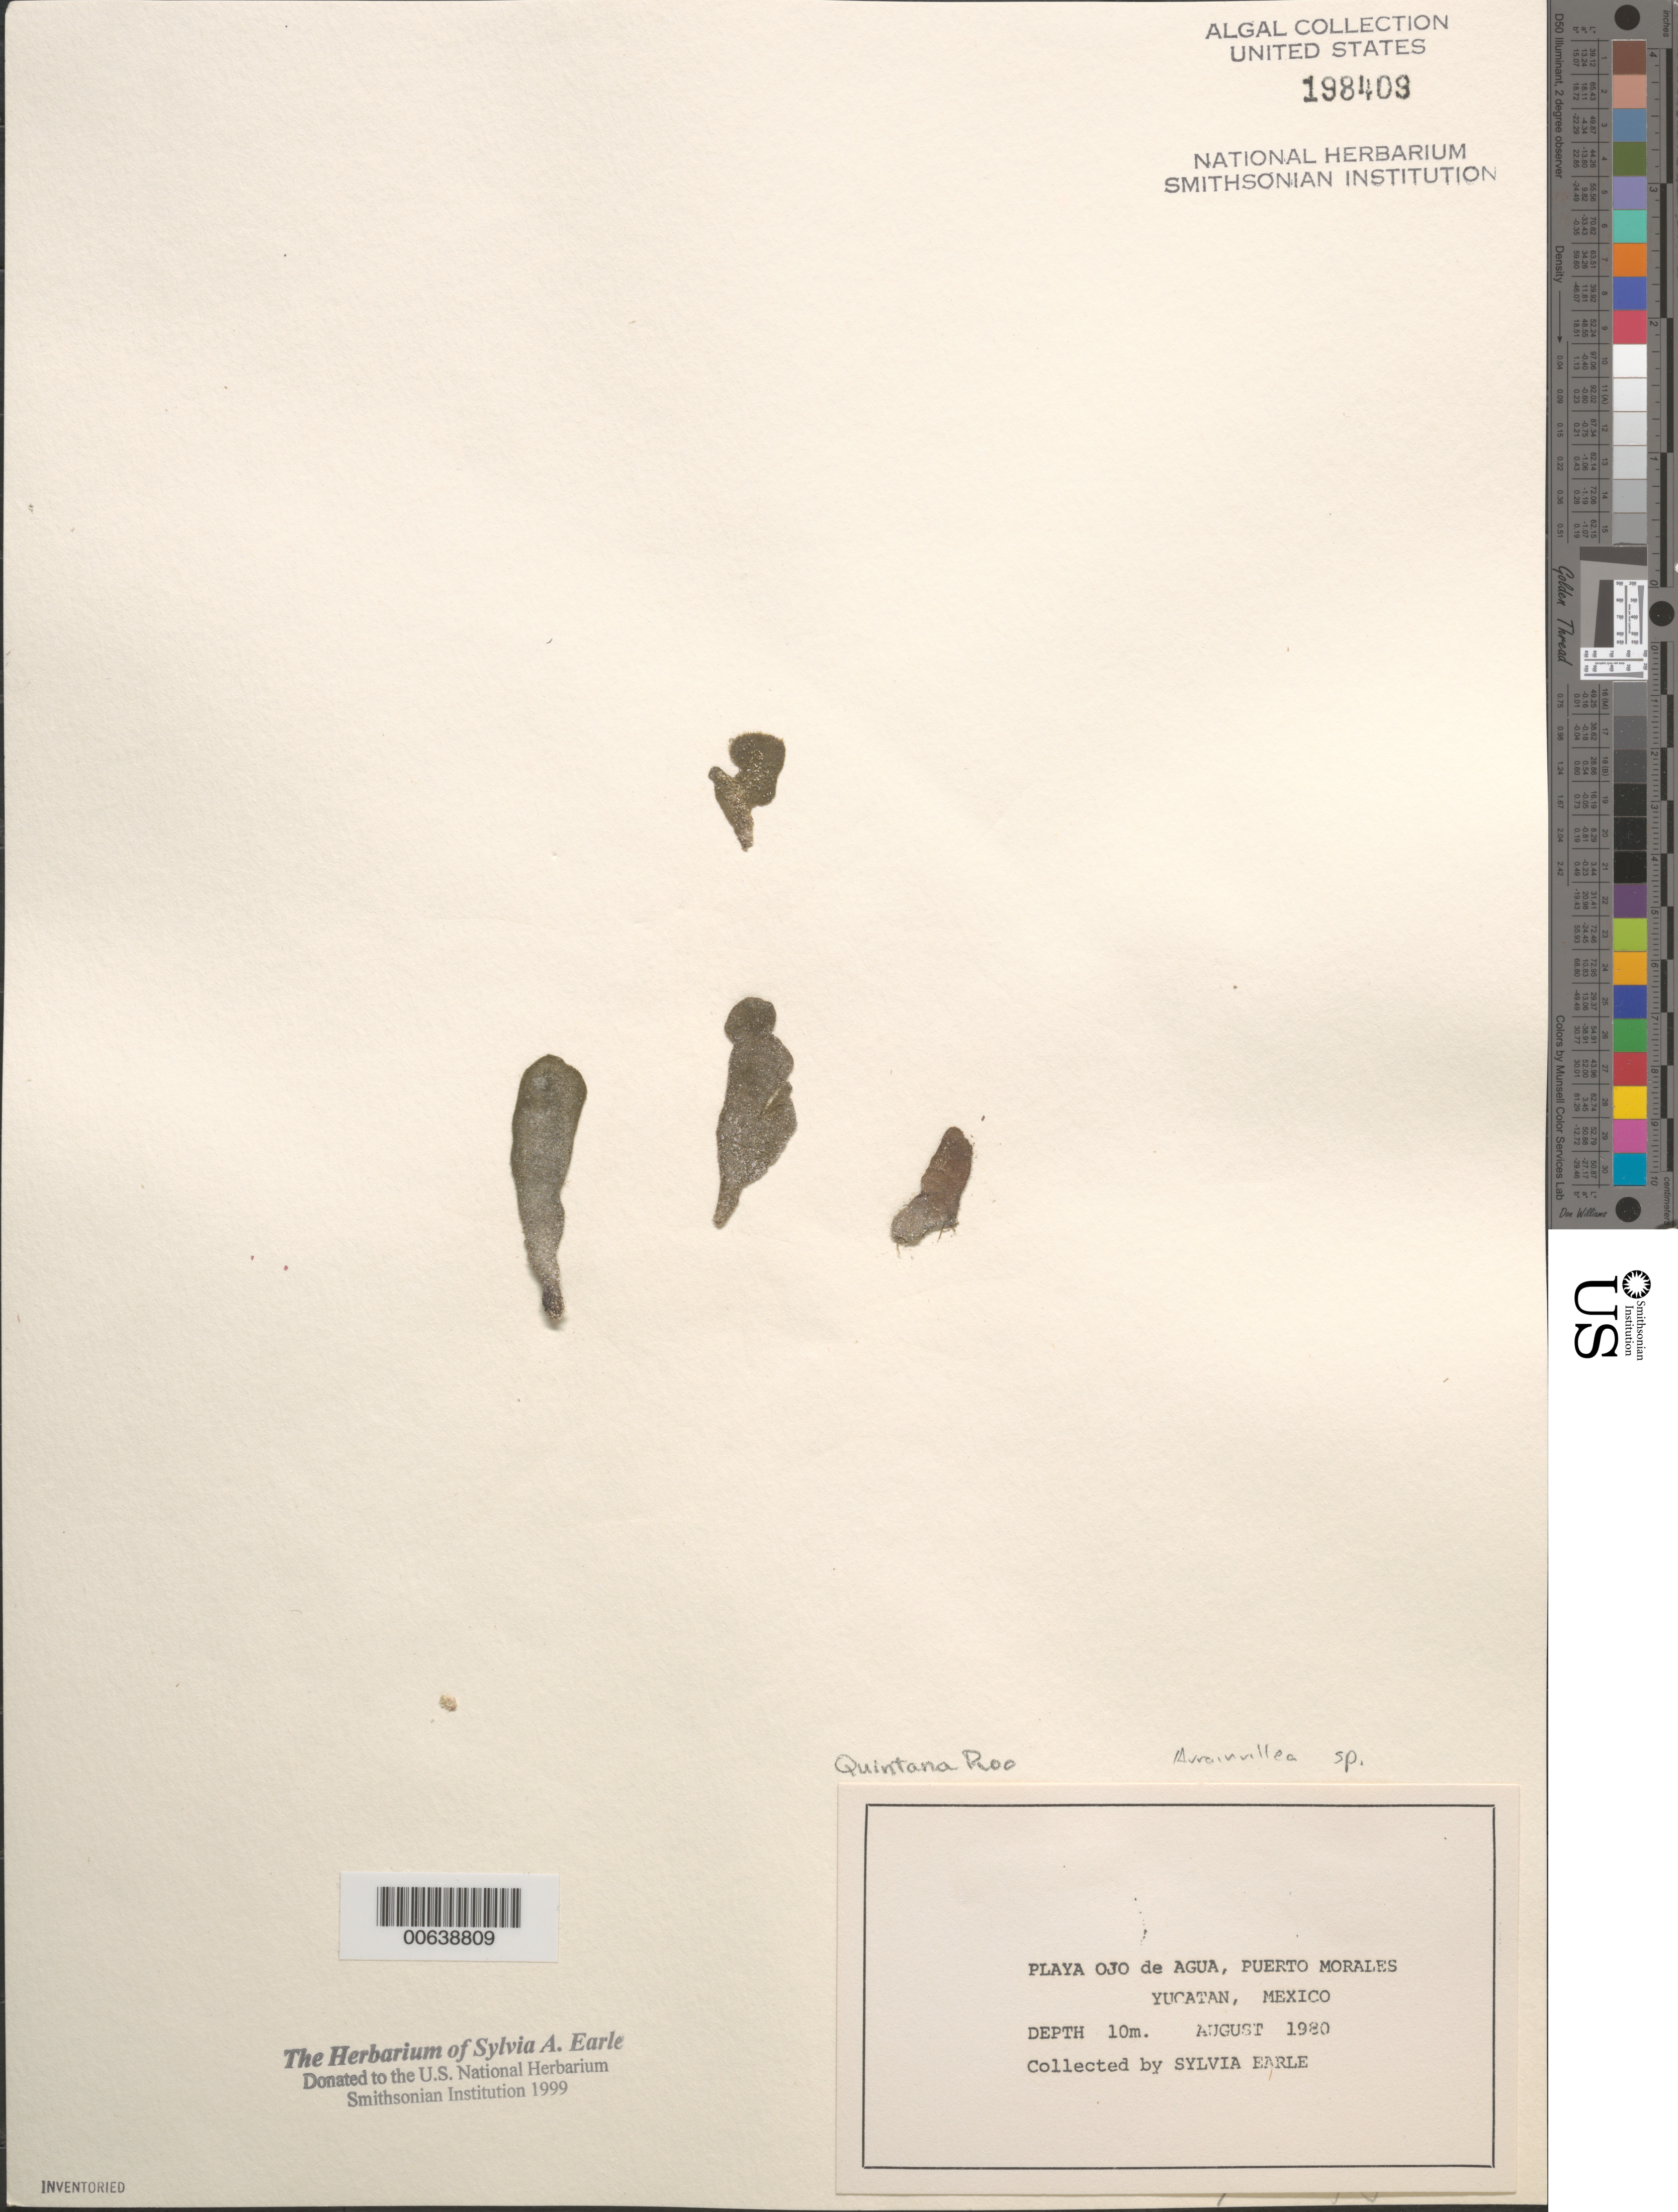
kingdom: Plantae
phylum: Chlorophyta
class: Ulvophyceae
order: Bryopsidales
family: Dichotomosiphonaceae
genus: Avrainvillea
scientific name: Avrainvillea sp.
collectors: S. A. Earle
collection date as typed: Aug 1980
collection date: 1980-08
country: Mexico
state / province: Quintana Roo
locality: Playa Ojo de Agua, Puerto Morales, Yucatan Peninsula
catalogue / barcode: US 198409